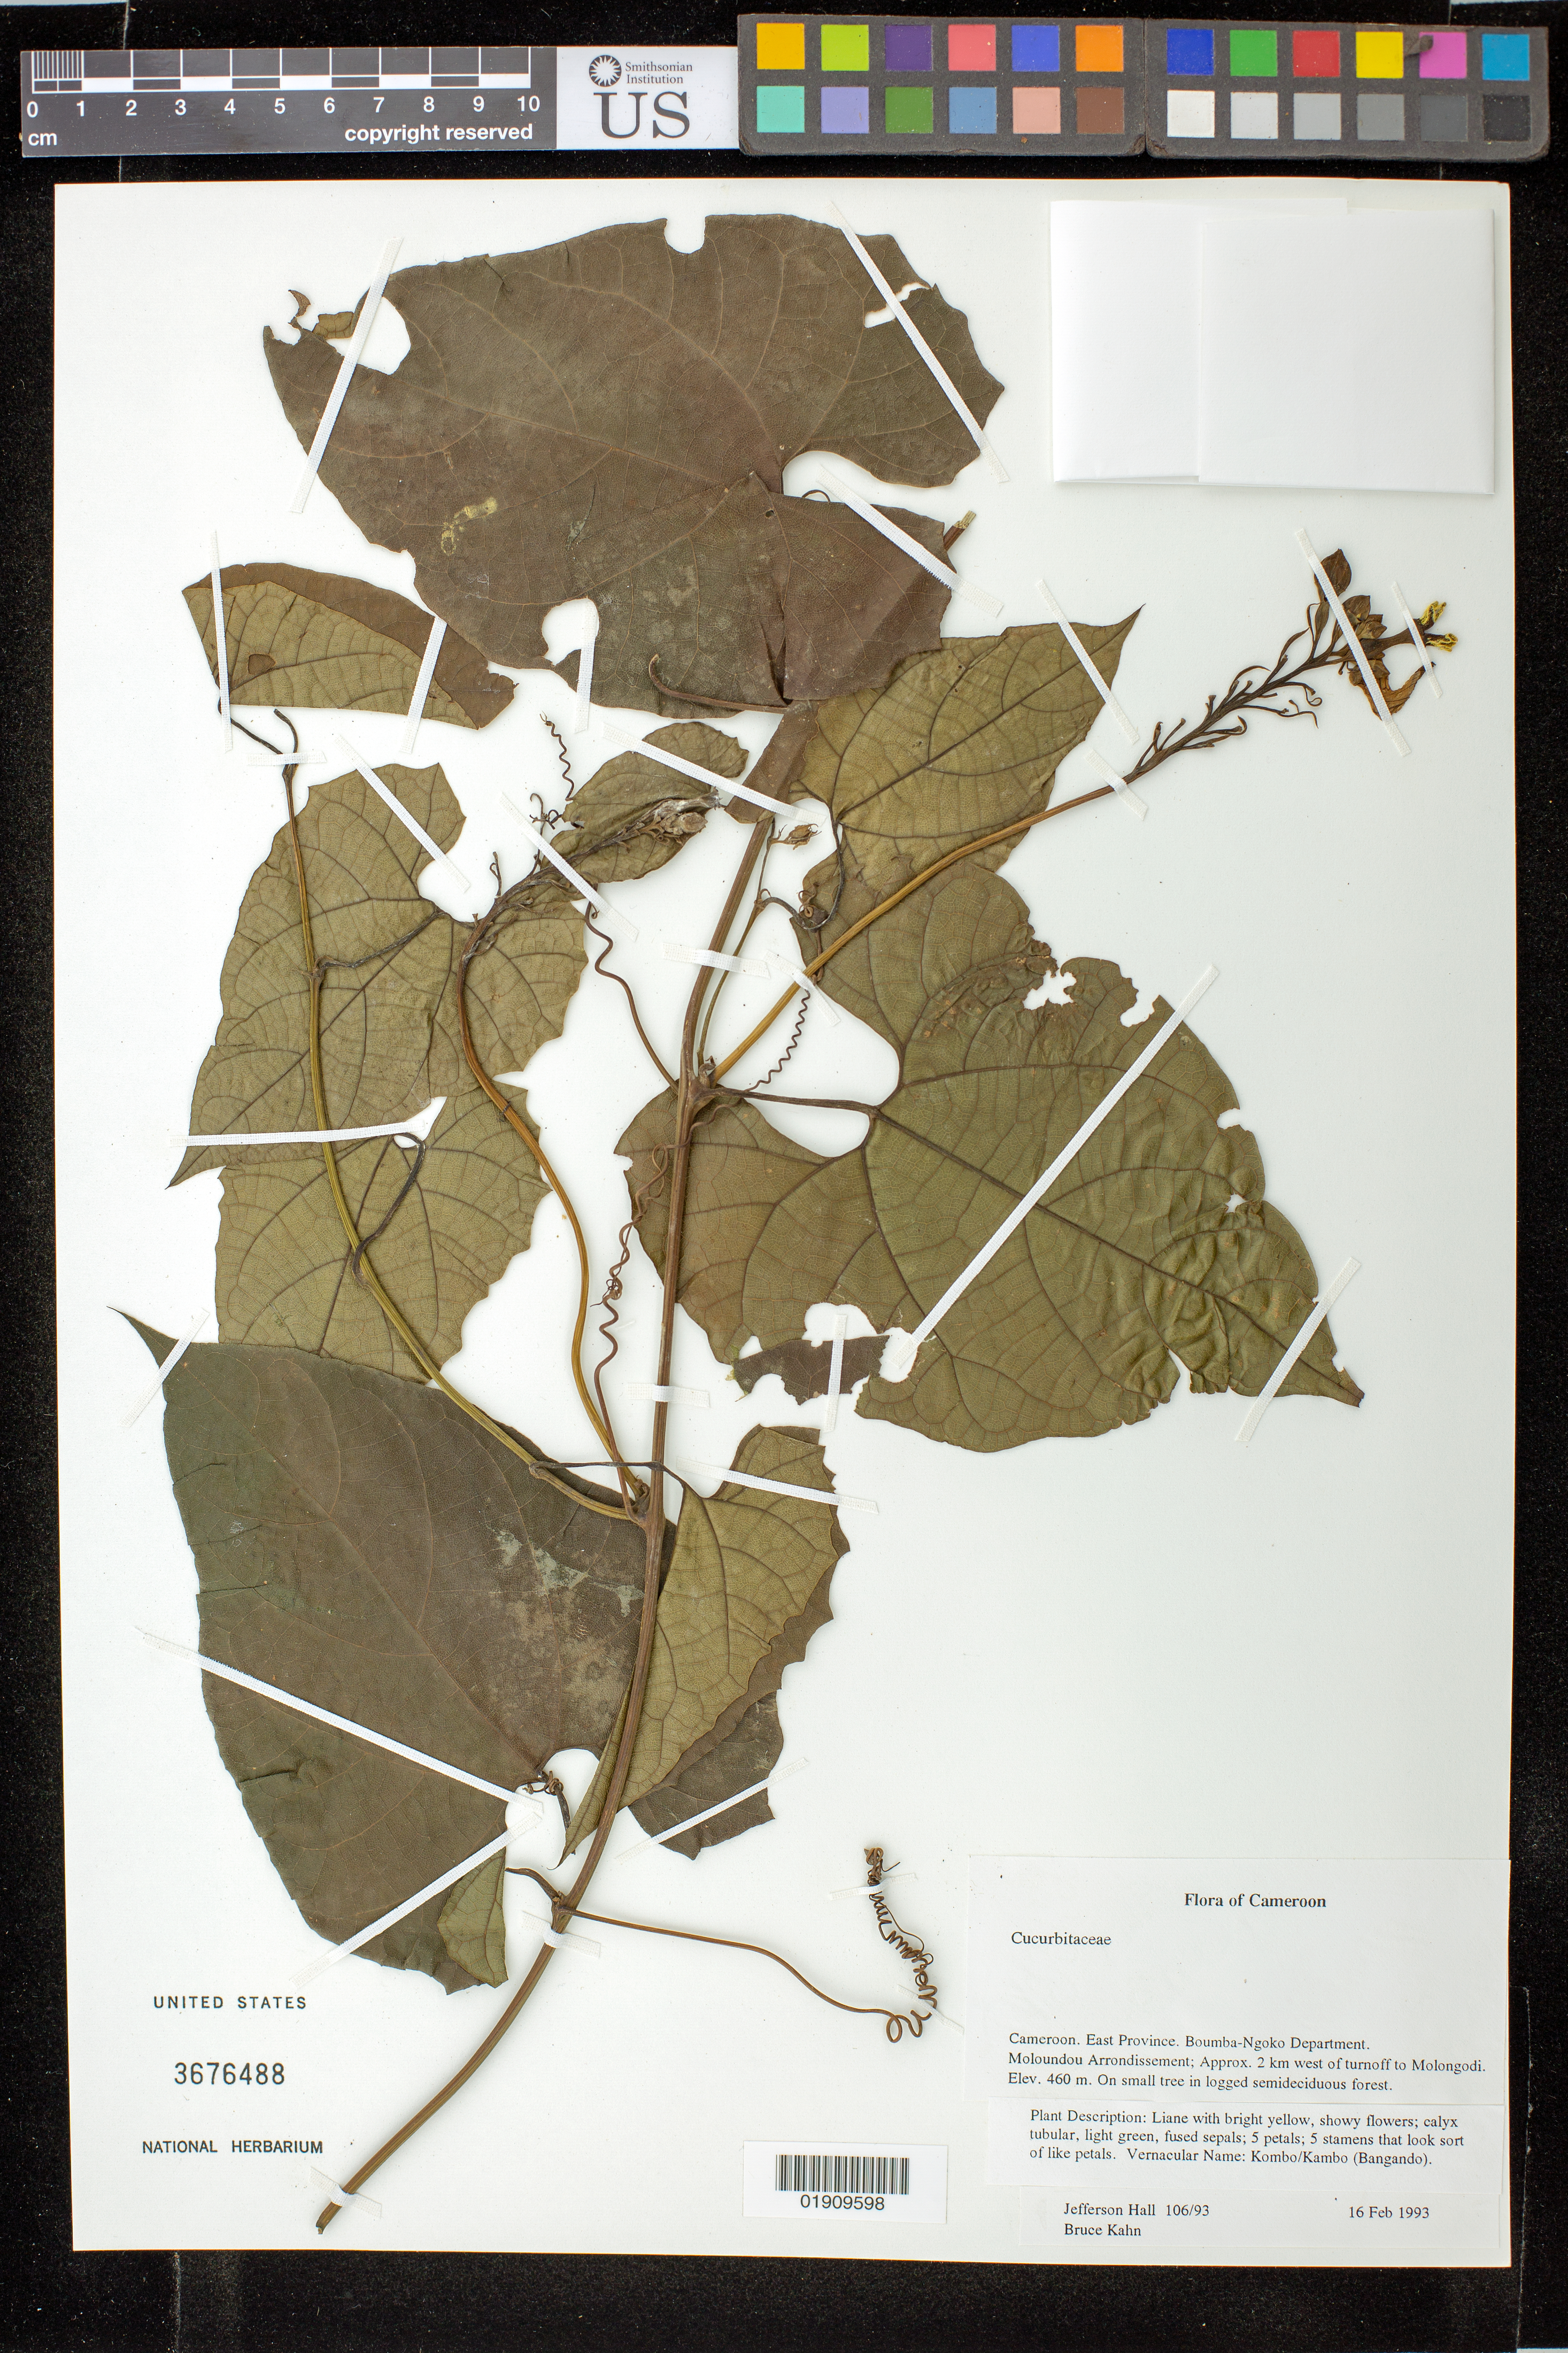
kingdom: Plantae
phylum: Tracheophyta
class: Magnoliopsida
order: Cucurbitales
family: Cucurbitaceae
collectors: J. Hall & B. Khan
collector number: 106/93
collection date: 1993-02-16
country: Cameroon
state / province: Est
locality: Boumba-Ngoko Department. Moloundou Arrondissement; Approx. 2 km west of turnoff to Molongodi.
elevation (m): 460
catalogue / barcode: US 3676488